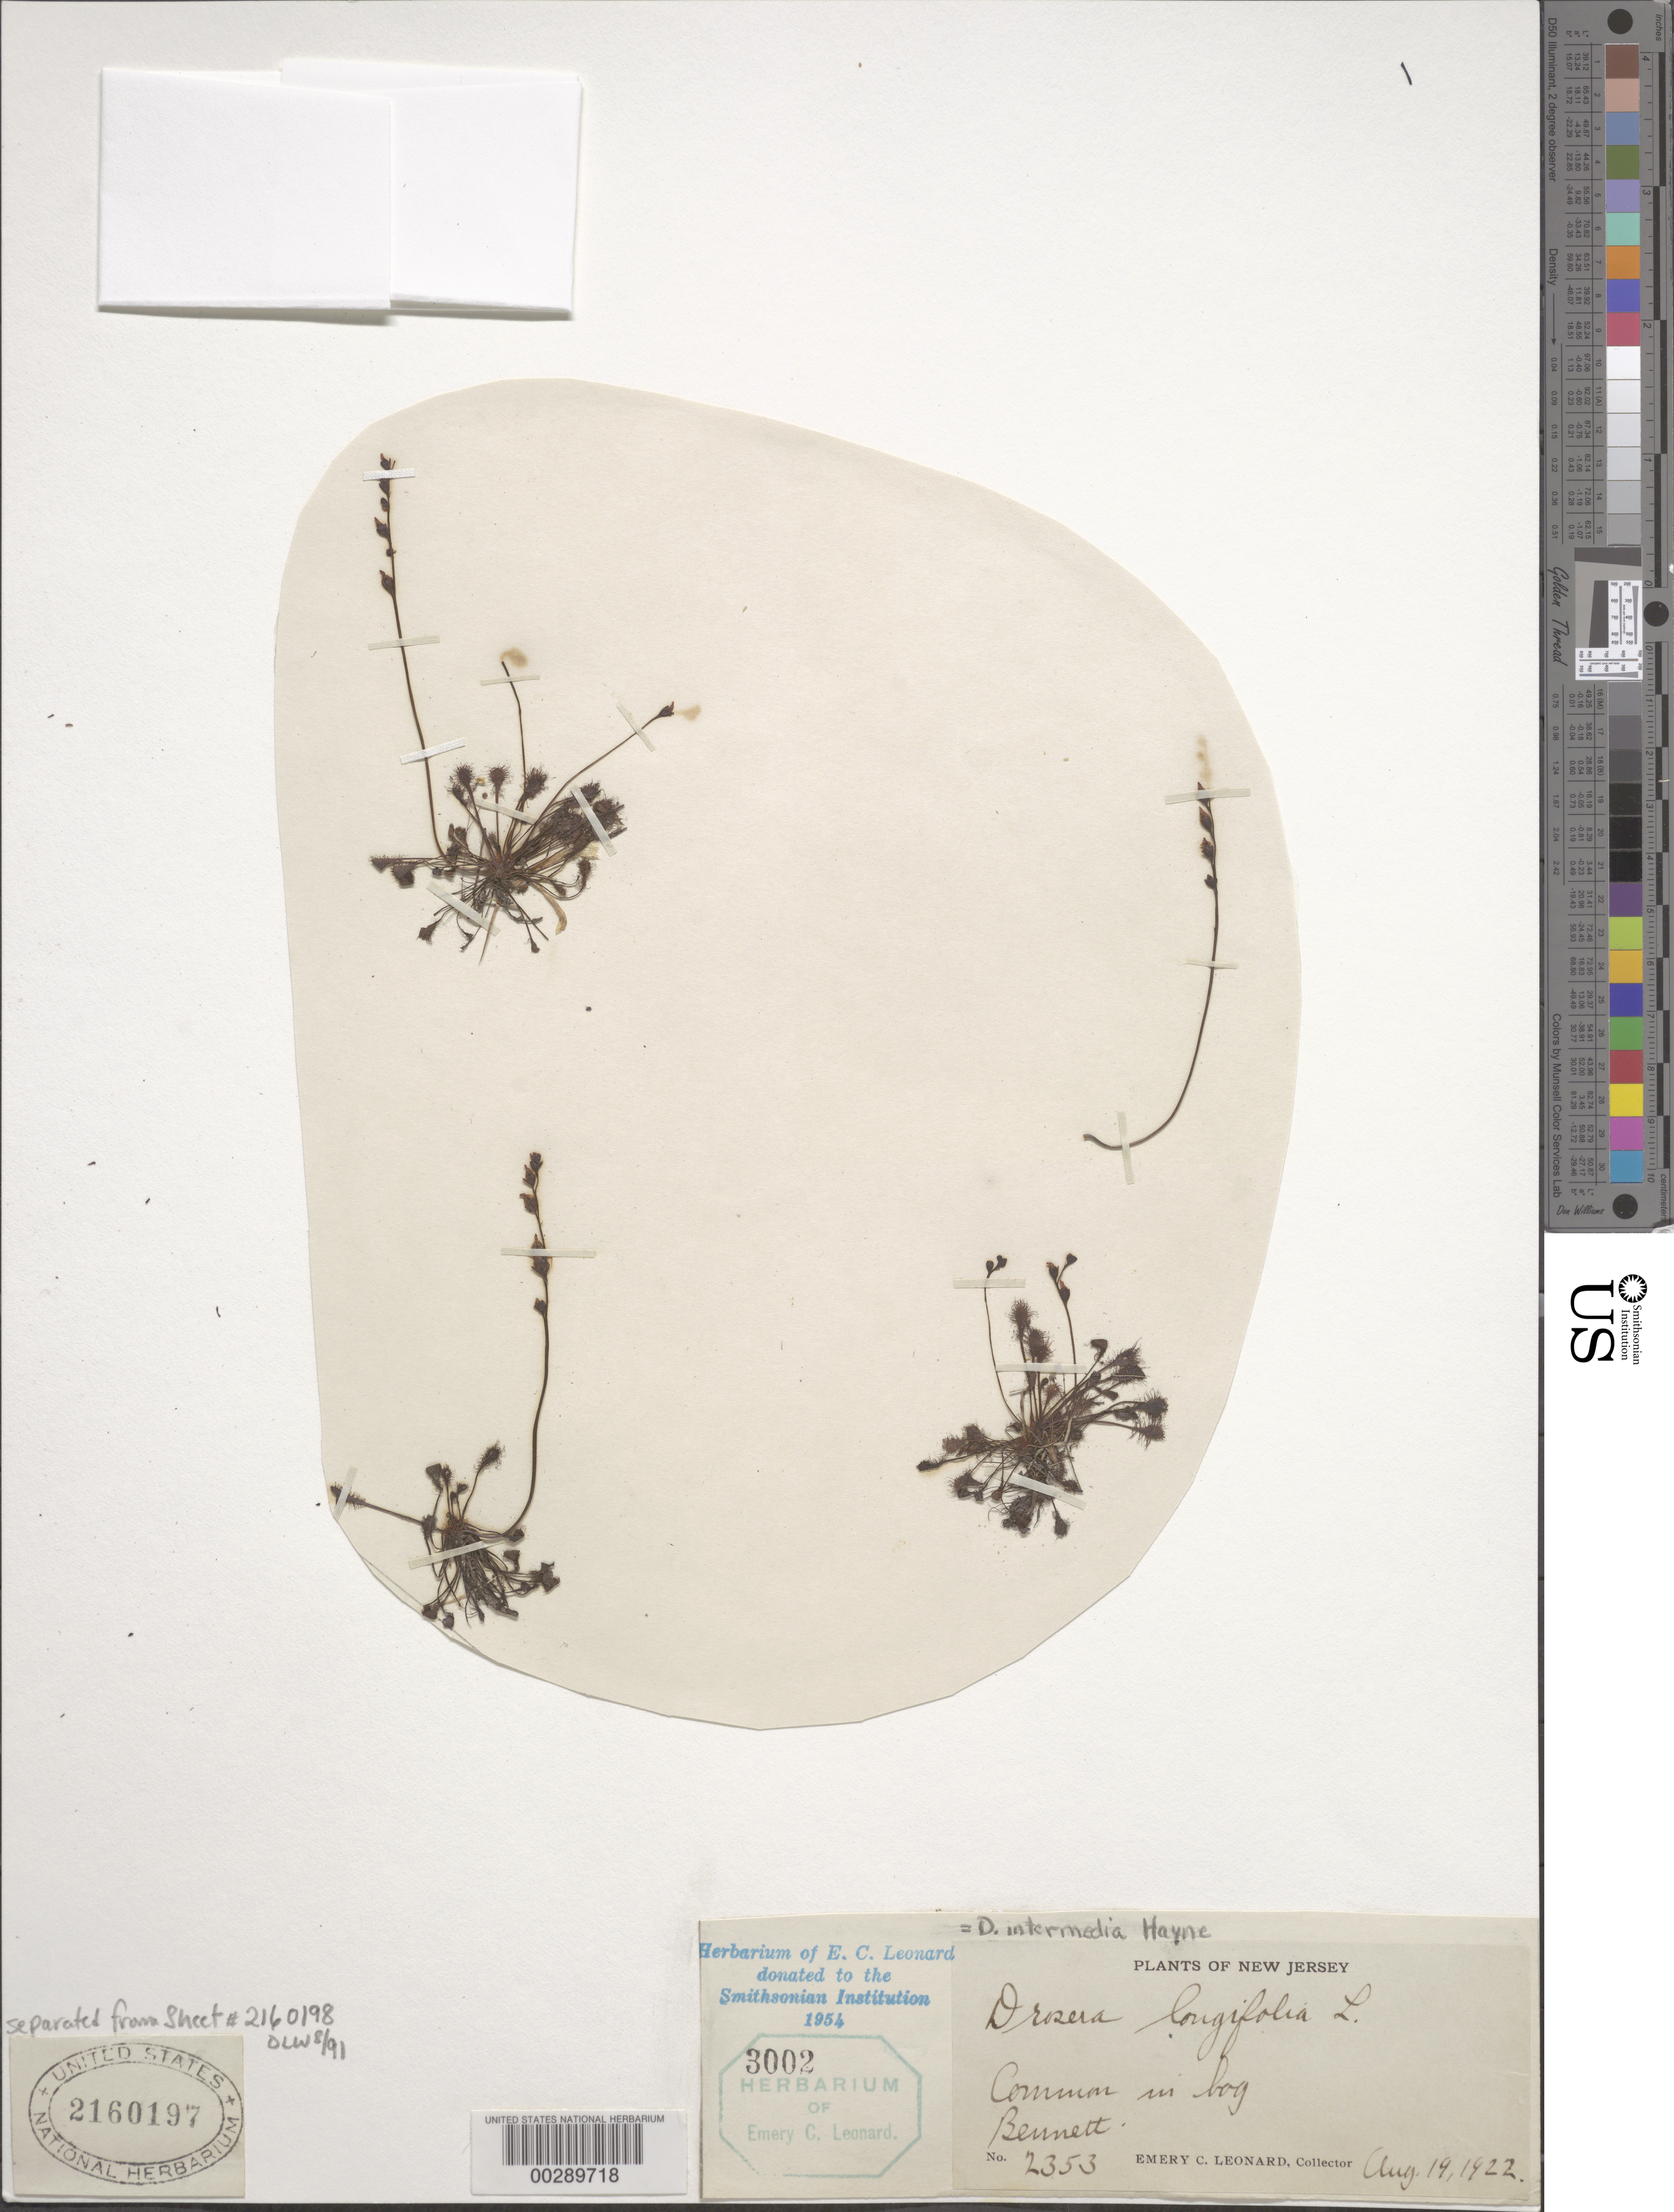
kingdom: Plantae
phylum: Tracheophyta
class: Magnoliopsida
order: Caryophyllales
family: Droseraceae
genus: Drosera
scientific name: Drosera intermedia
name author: Hayne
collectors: E. C. Leonard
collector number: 2353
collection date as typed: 19 Aug 1922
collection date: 1922-08-19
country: United States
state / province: New Jersey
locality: Bennett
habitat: Bog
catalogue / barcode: US 2160197